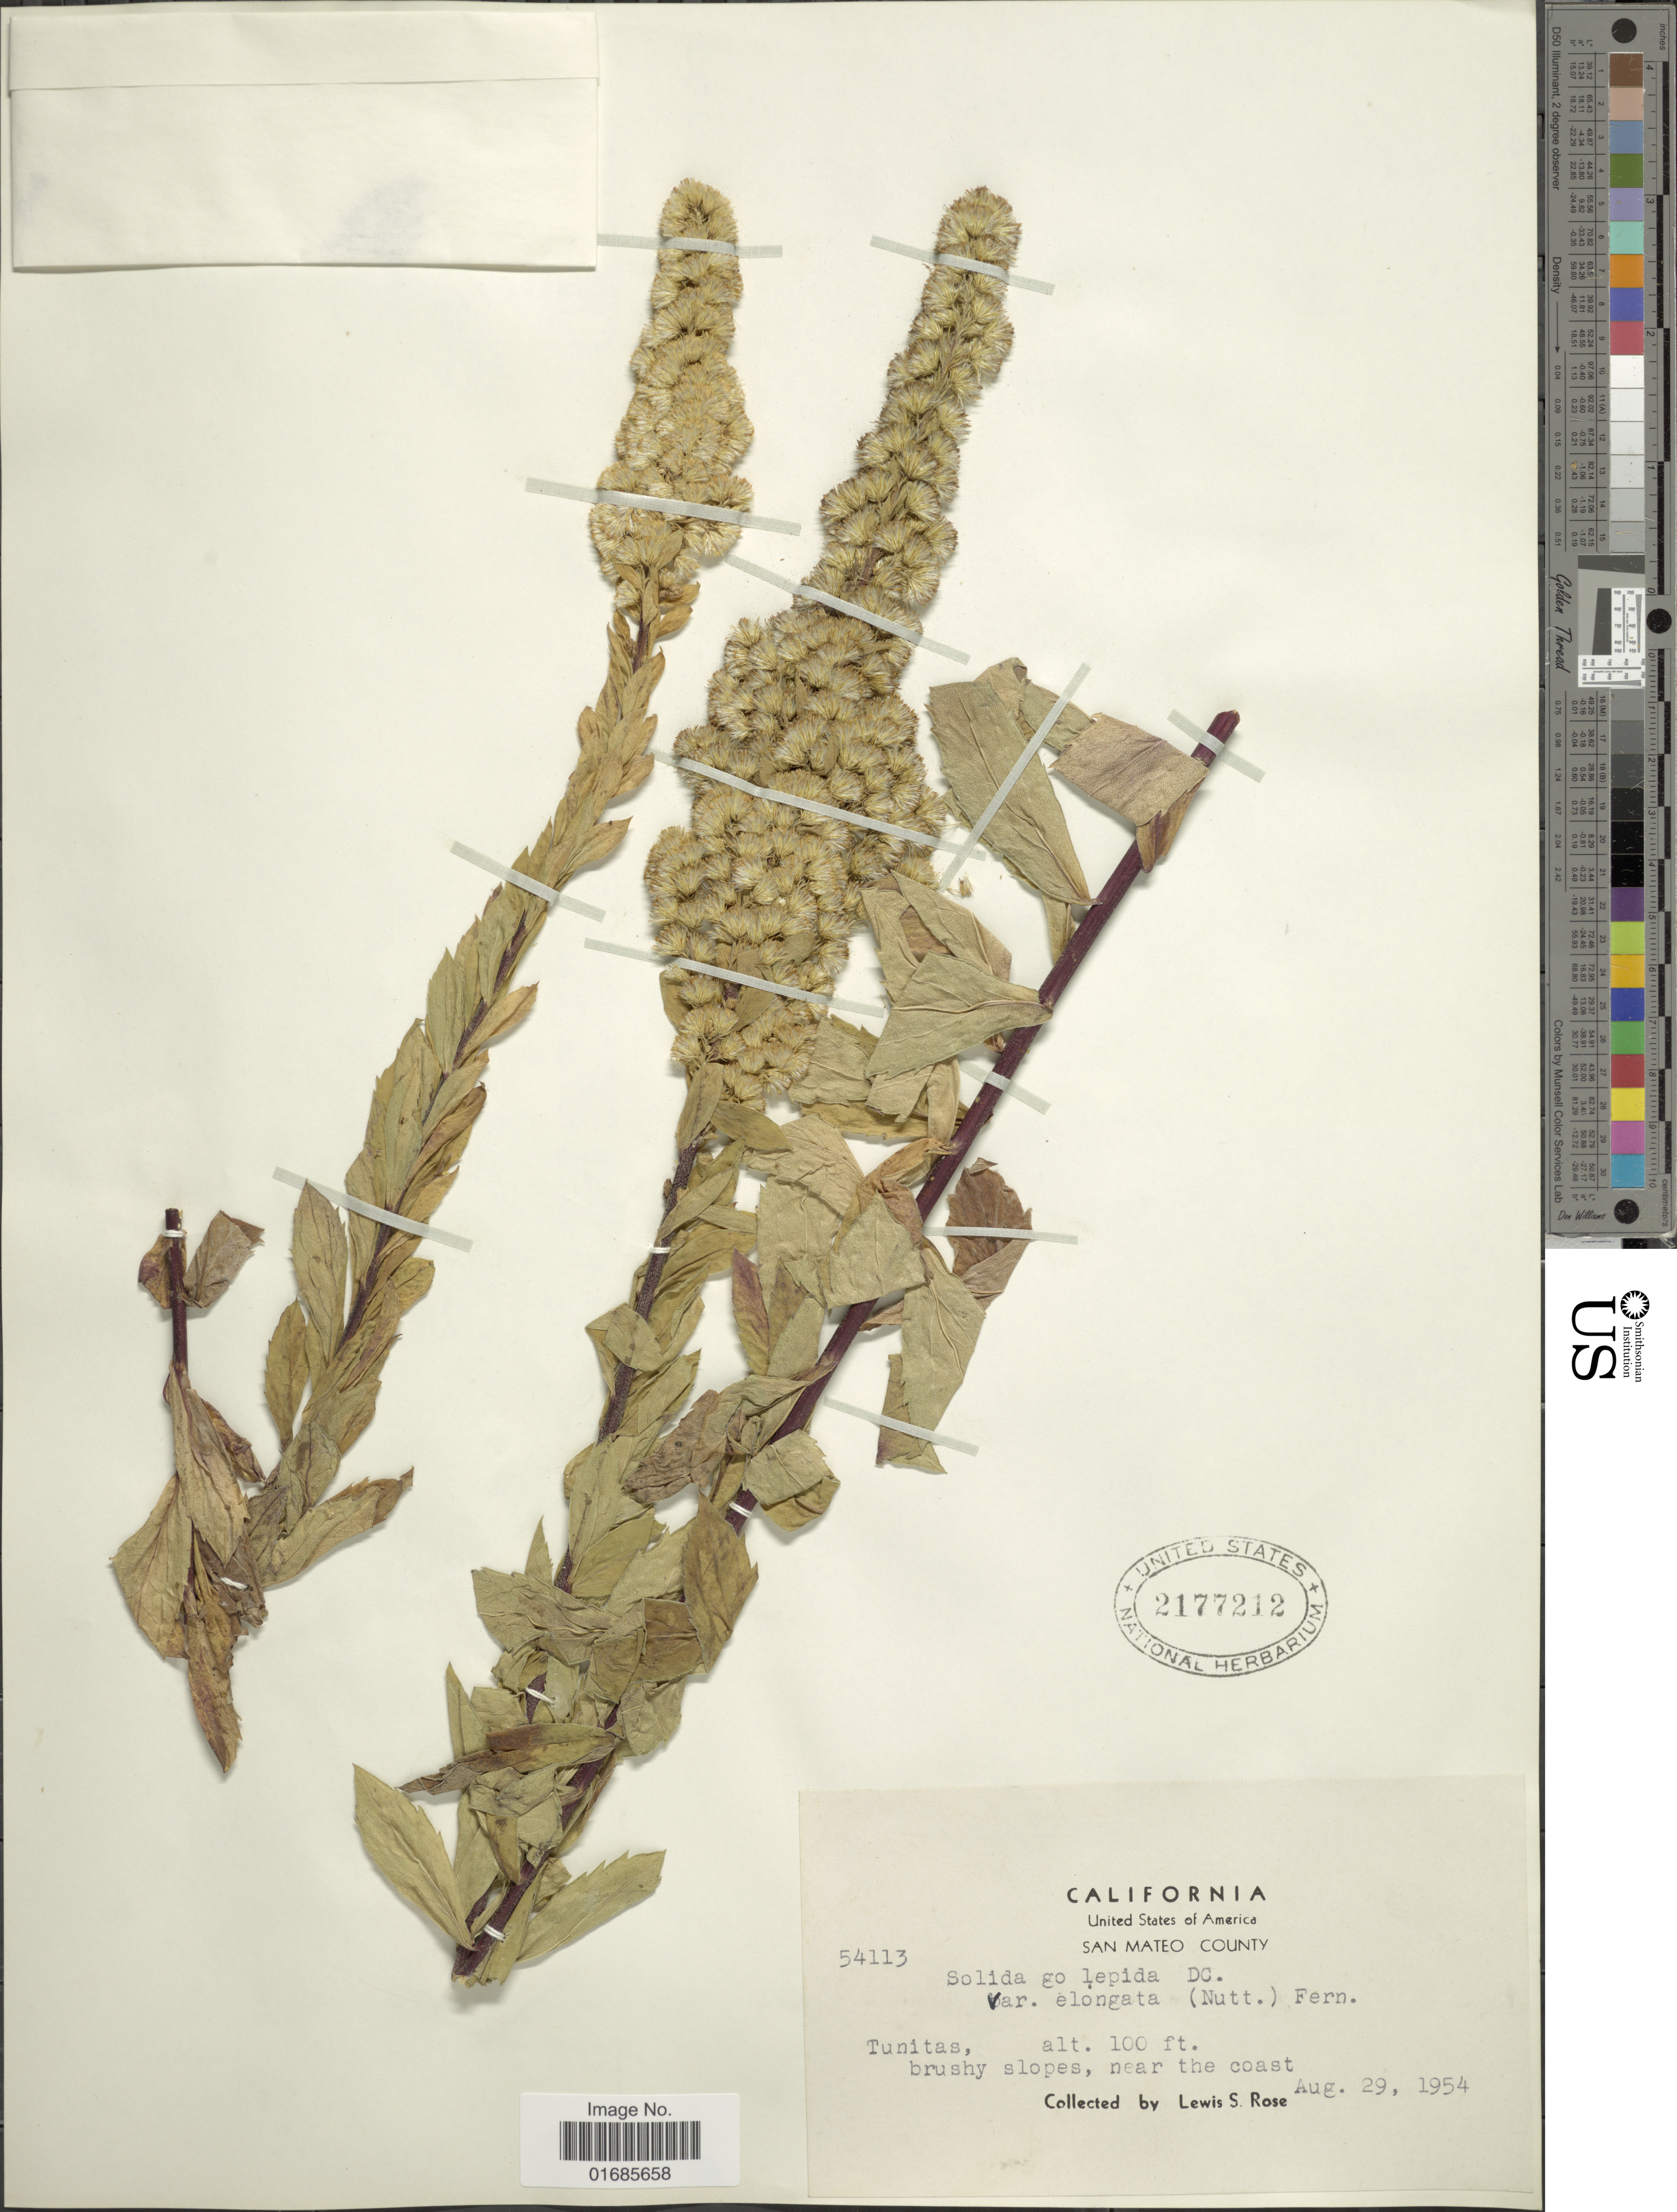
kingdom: Plantae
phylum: Tracheophyta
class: Magnoliopsida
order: Asterales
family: Asteraceae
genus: Solidago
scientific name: Solidago canadensis var. salebrosa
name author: (Piper) M.E. Jones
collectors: L. S. Rose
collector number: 54113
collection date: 1954-08-29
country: United States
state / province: California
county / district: San Mateo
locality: United States of America, San Mateo County, Tunitas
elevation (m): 30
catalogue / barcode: US 2177212